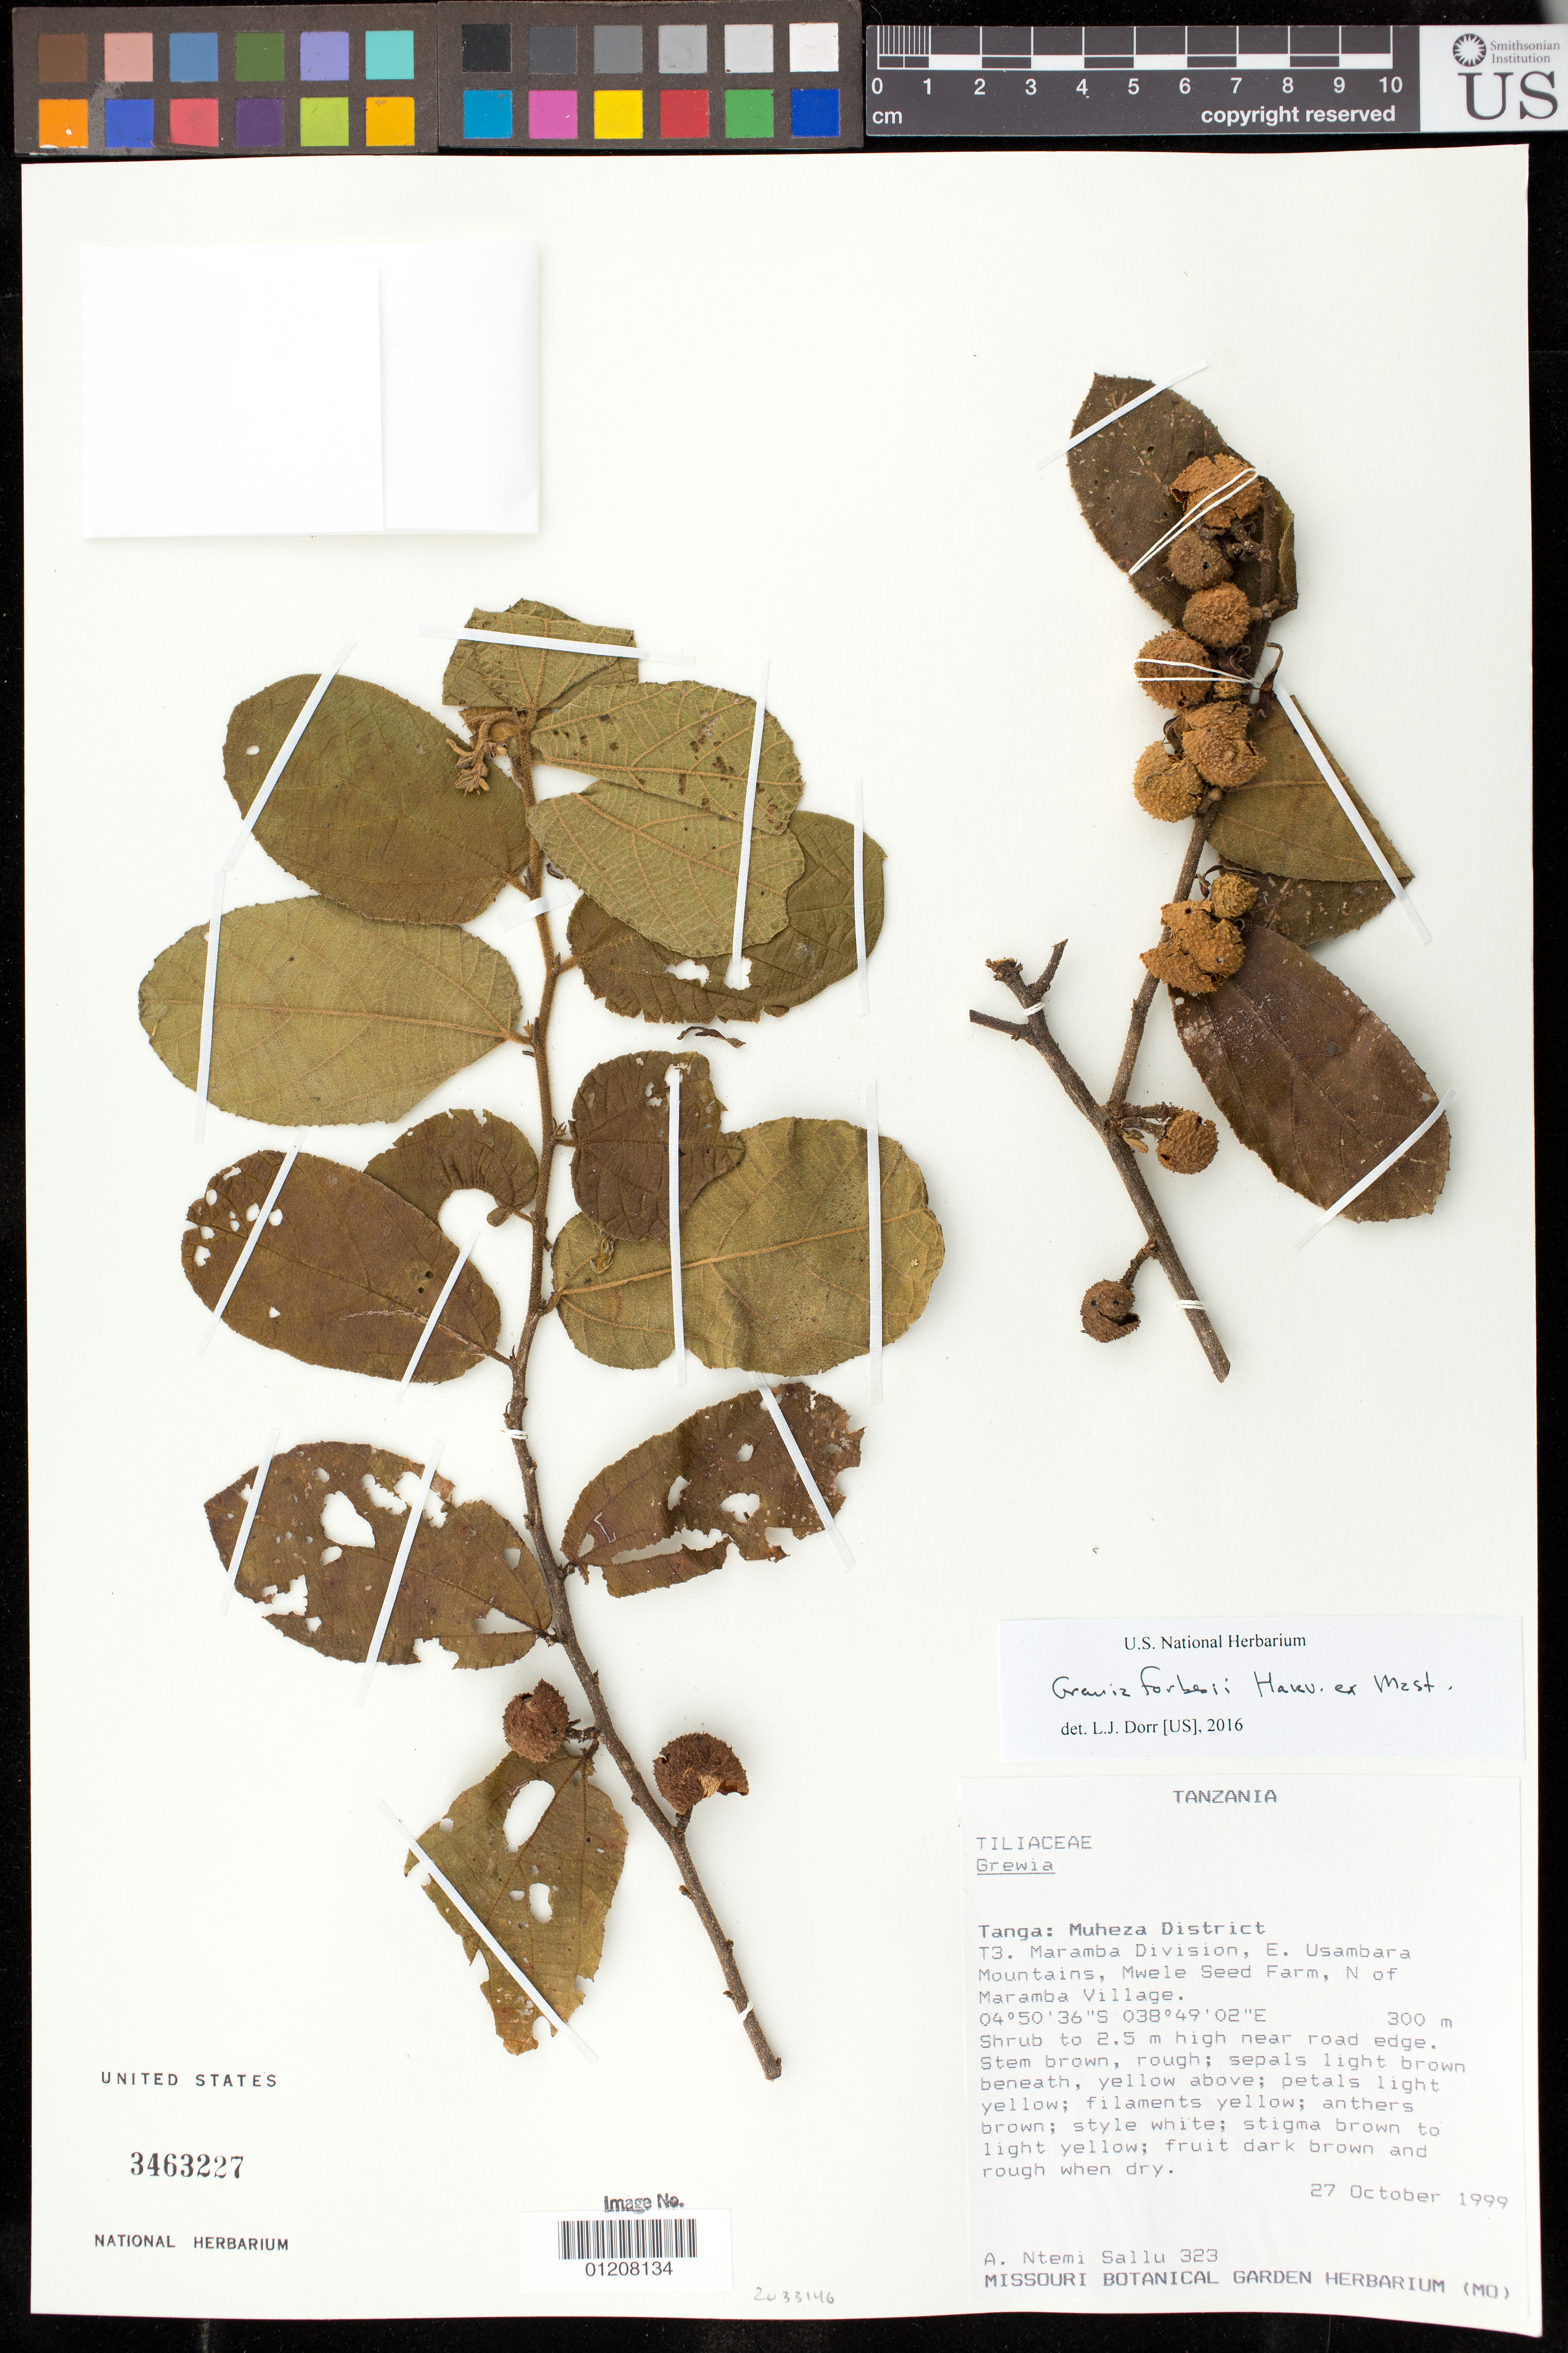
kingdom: Plantae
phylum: Tracheophyta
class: Magnoliopsida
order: Malvales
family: Malvaceae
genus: Grewia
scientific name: Grewia forbesii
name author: Harv. ex Mast.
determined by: Dorr, L. J., (BOT), Smithsonian Institution - National Museum of Natural History (UNITED STATES)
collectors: A. Ntemi Sallu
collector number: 323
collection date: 1999-10-27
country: Tanzania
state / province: Tanga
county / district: Muheza District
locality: T3. Maramba Division, E. Usambara Mountains, Mwele Seed Farm, N of Maramba Village.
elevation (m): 300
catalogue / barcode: US 3463227